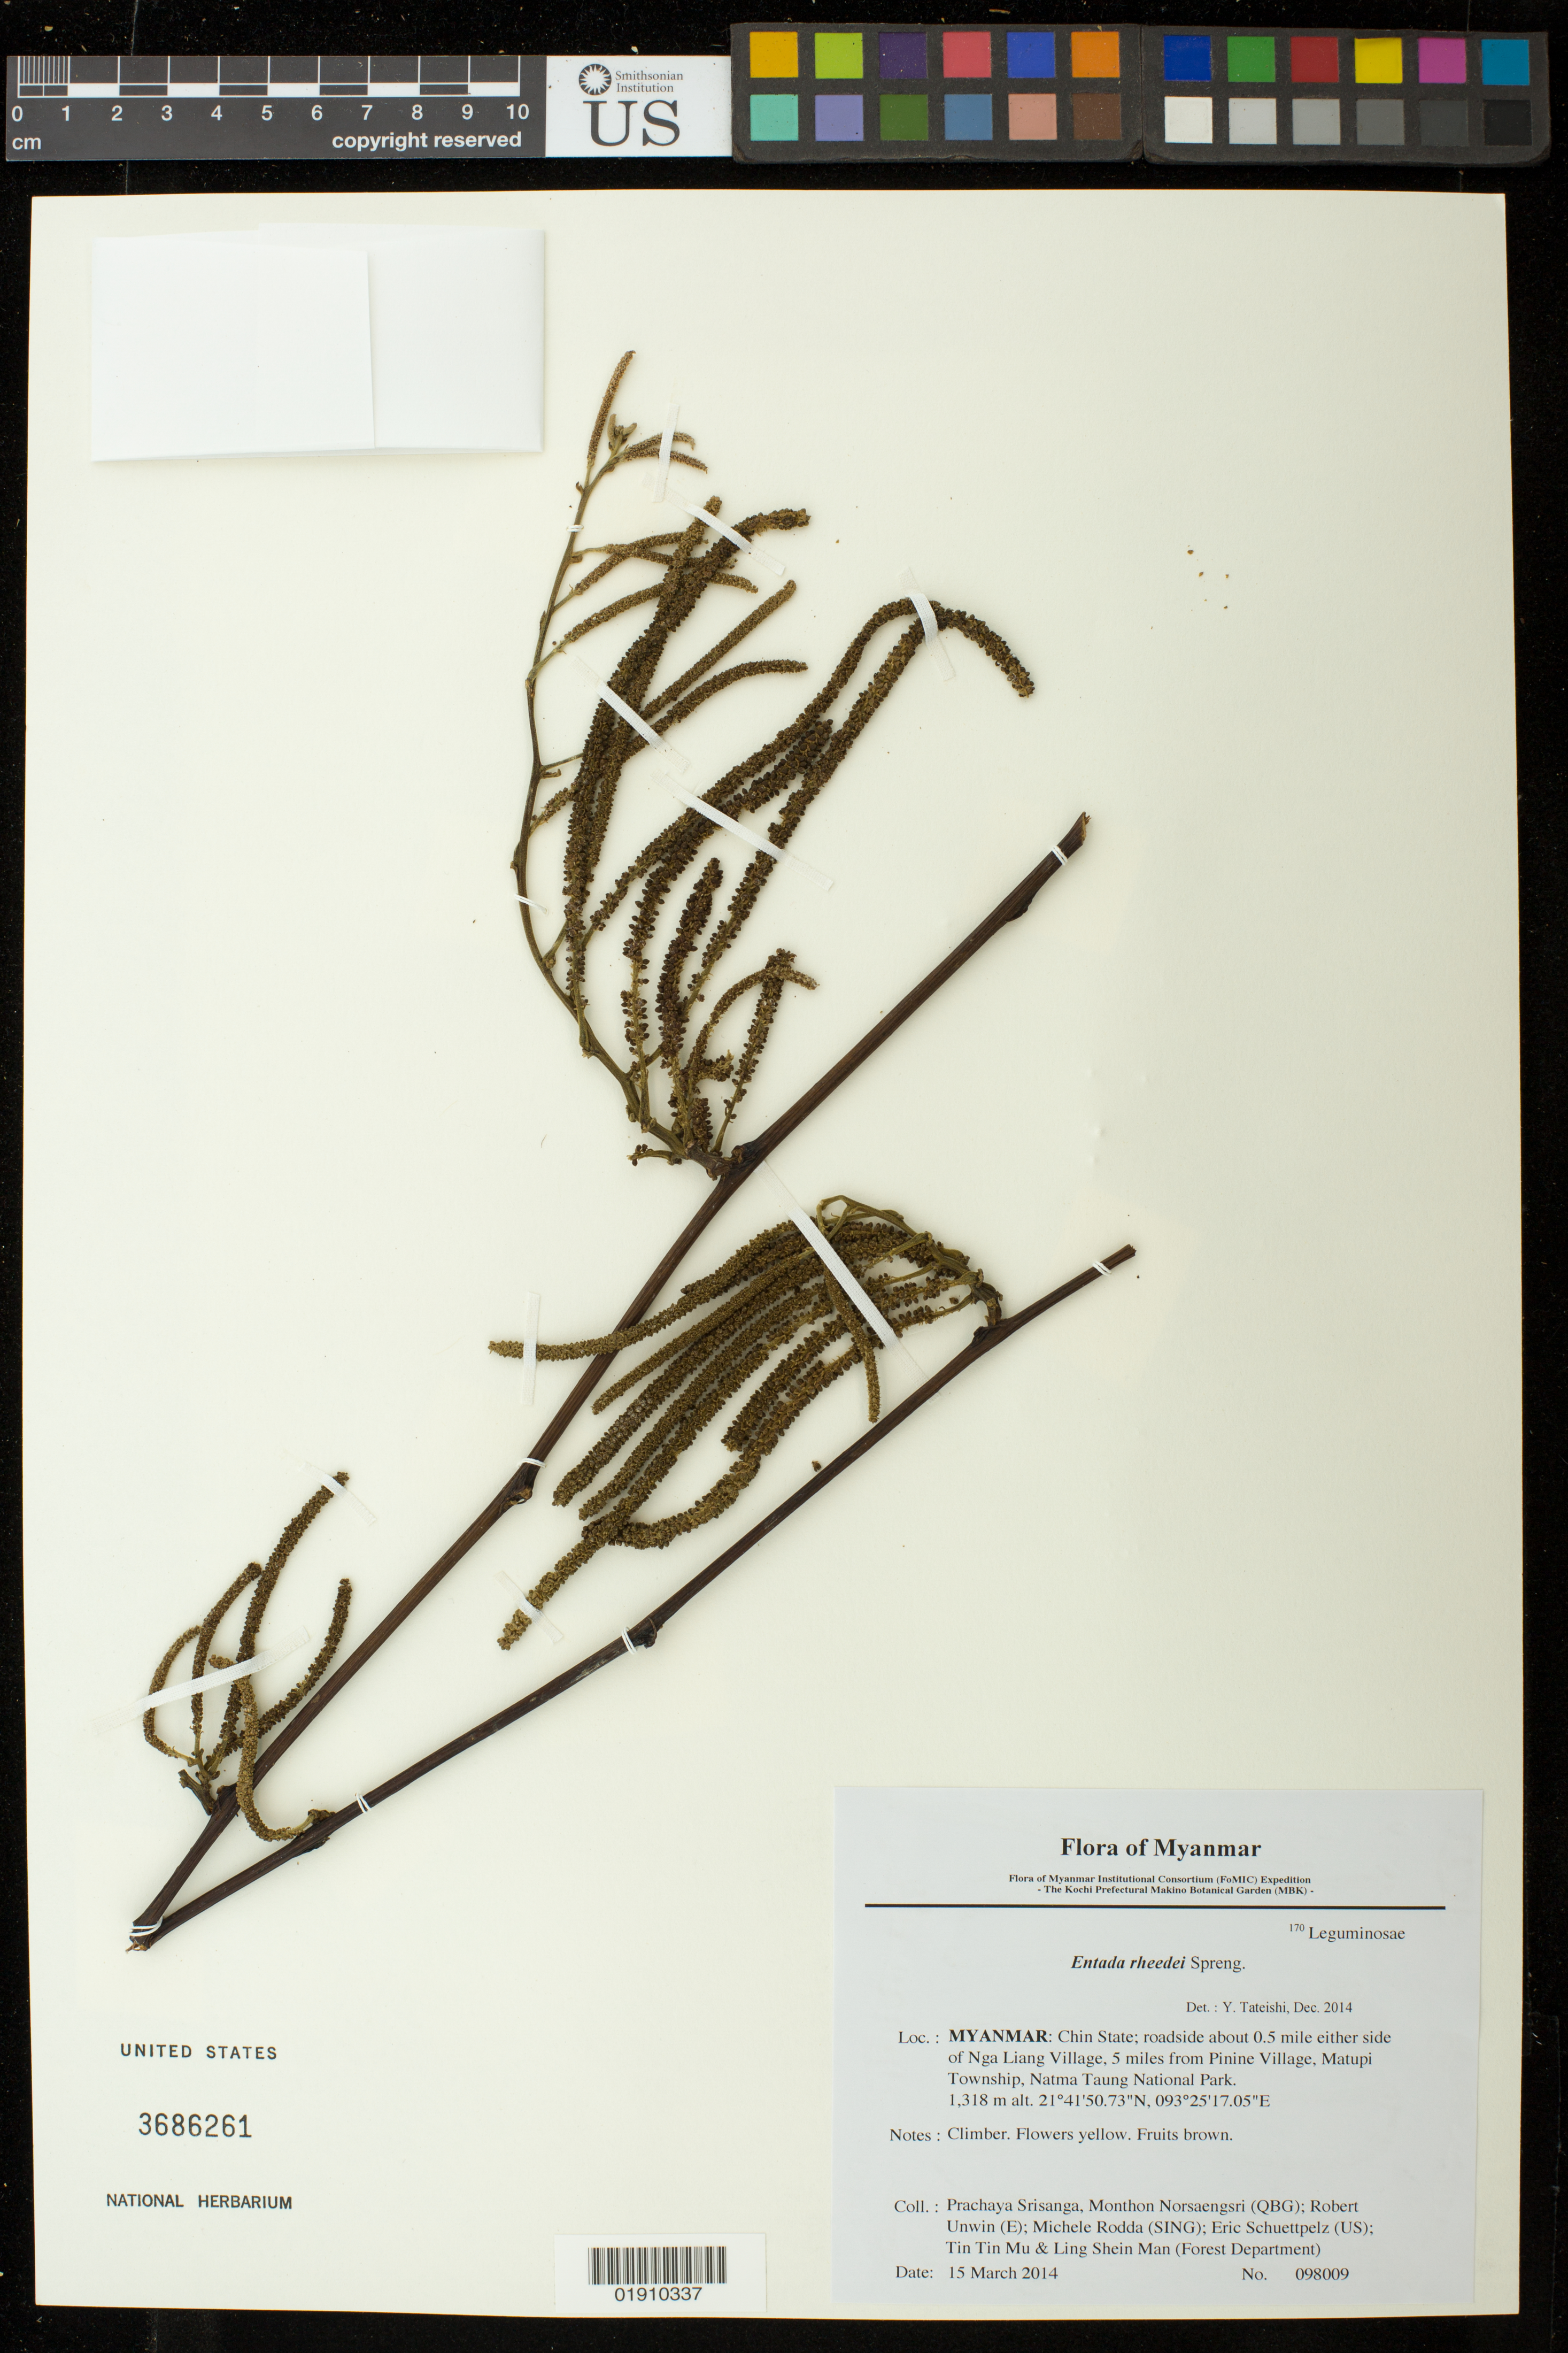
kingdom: Plantae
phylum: Tracheophyta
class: Magnoliopsida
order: Fabales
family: Fabaceae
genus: Entada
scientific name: Entada rheedei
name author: Spreng.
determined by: Tateishi, Y., Curator (TUS), Tohoku University (JAPAN)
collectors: P. Srisanga, M. Norsaengsri, R. Unwin, M. Rodda, E. Schuettpelz, Tin Tin Mu & Ling Shein Man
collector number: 098009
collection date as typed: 15 March 2014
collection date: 2014-03-15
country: Myanmar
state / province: Chin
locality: roadside about 0.5 mile either side of Nga Liang Village, 5 miles from Pinine Village, Matupi Township, Natma Taung National Park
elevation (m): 1318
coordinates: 21 41 50.73 N, 93 25 17.05 E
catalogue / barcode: US 3686261